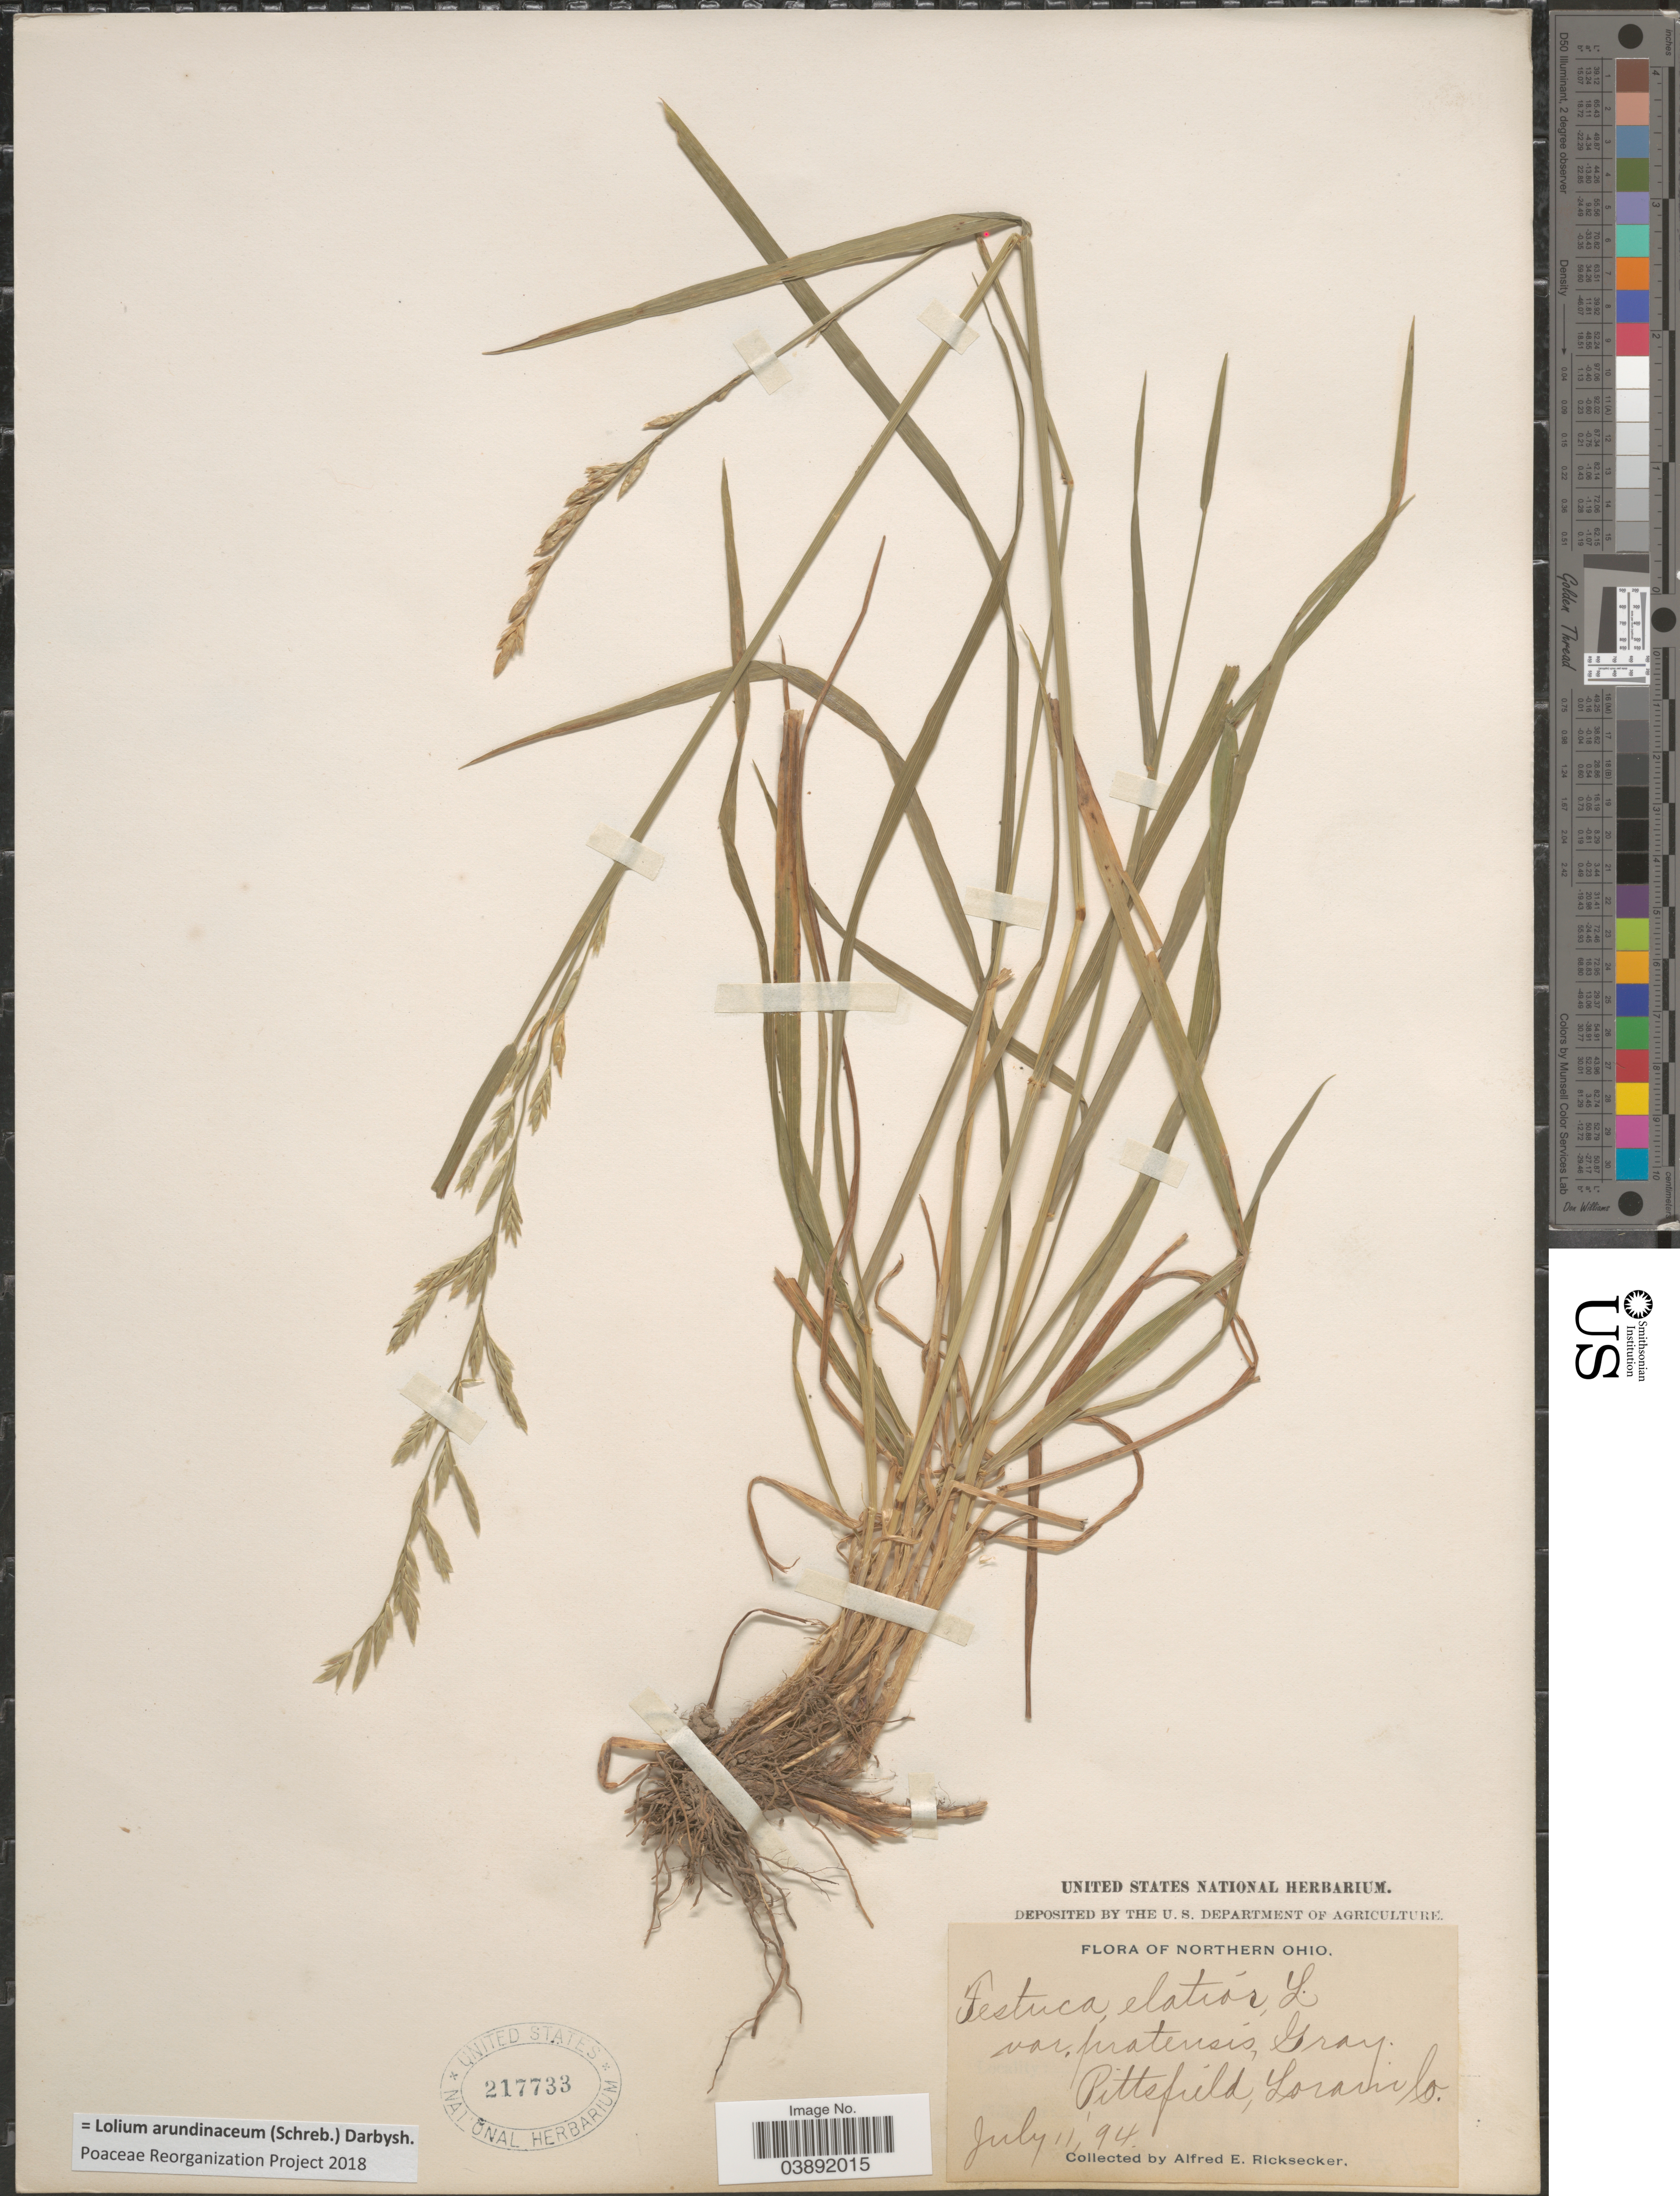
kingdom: Plantae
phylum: Tracheophyta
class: Liliopsida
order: Poales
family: Poaceae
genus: Lolium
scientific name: Lolium arundinaceum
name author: (Schreb.) Darbysh.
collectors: A. E. Ricksecker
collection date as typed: Transcribed d/m/y: 11/7/94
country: United States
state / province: Ohio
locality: Northern Ohio. Pittsfield, Lorain Co.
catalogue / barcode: US 217733